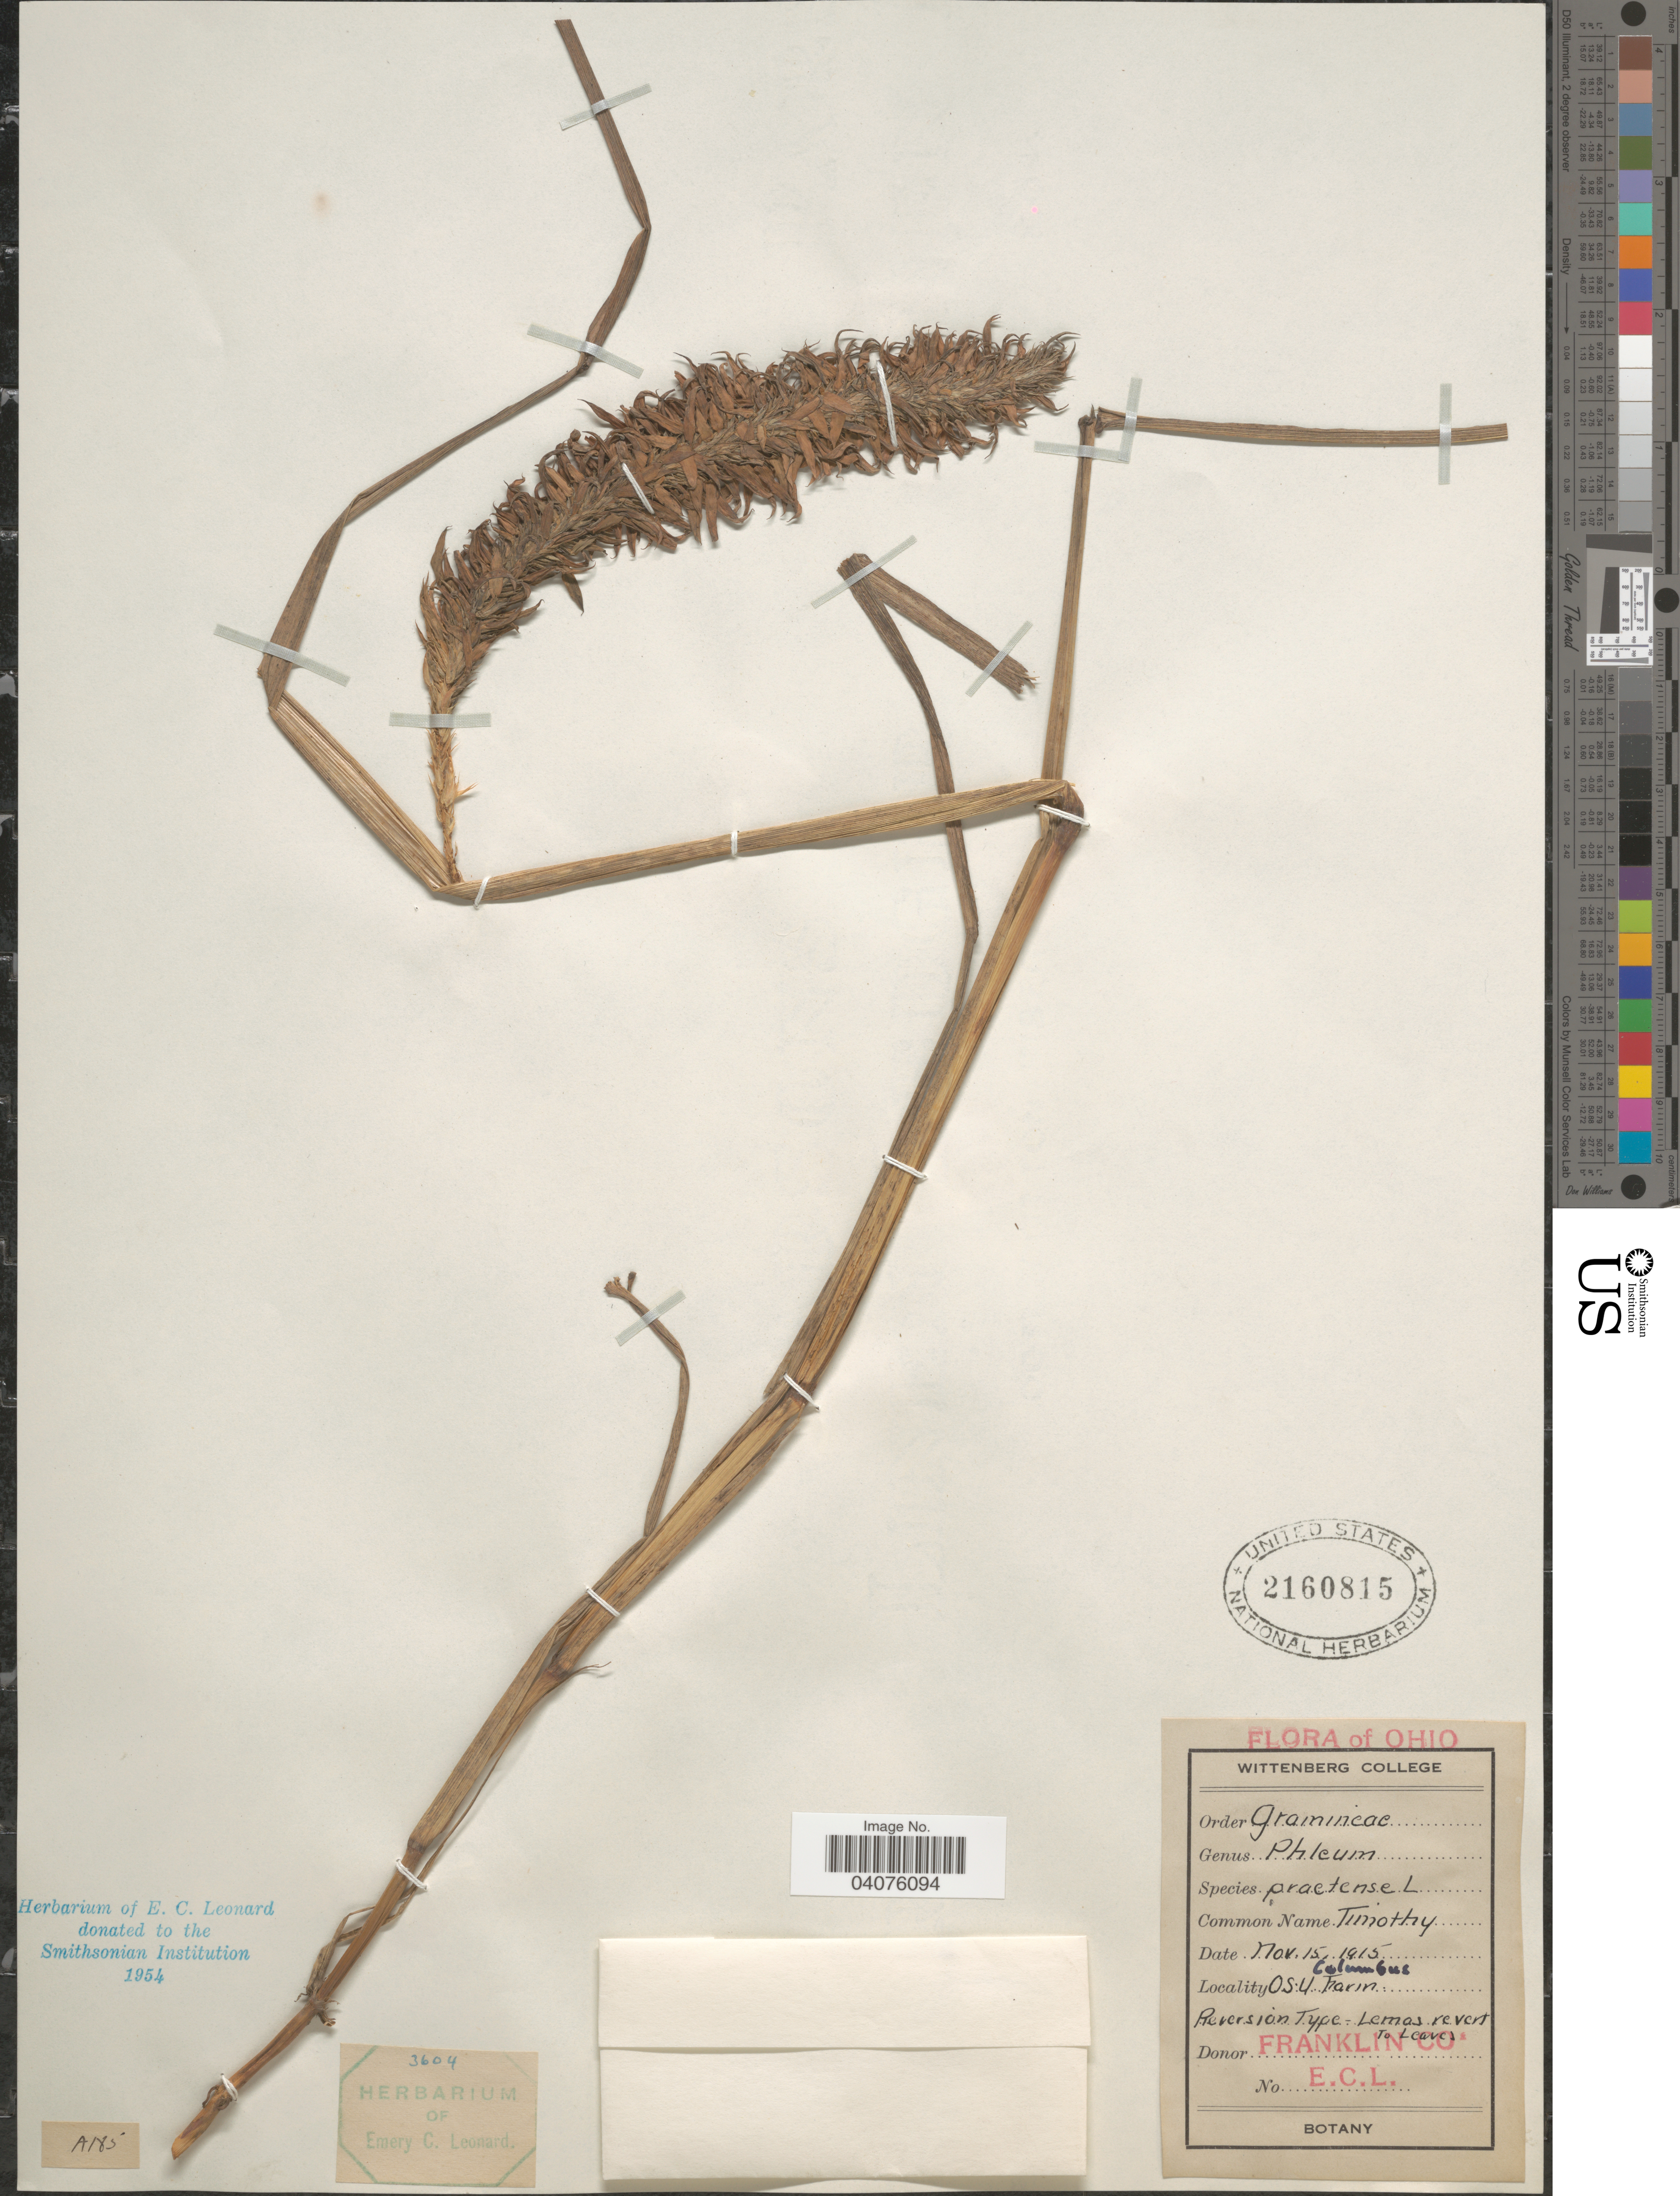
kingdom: Plantae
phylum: Tracheophyta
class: Liliopsida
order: Poales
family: Poaceae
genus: Phleum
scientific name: Phleum pratense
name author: L.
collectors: E. C. Leonard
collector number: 3604?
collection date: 1915-11-15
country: United States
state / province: Ohio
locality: Columbus. OSU Farm. Franklin Co.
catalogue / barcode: US 2160815